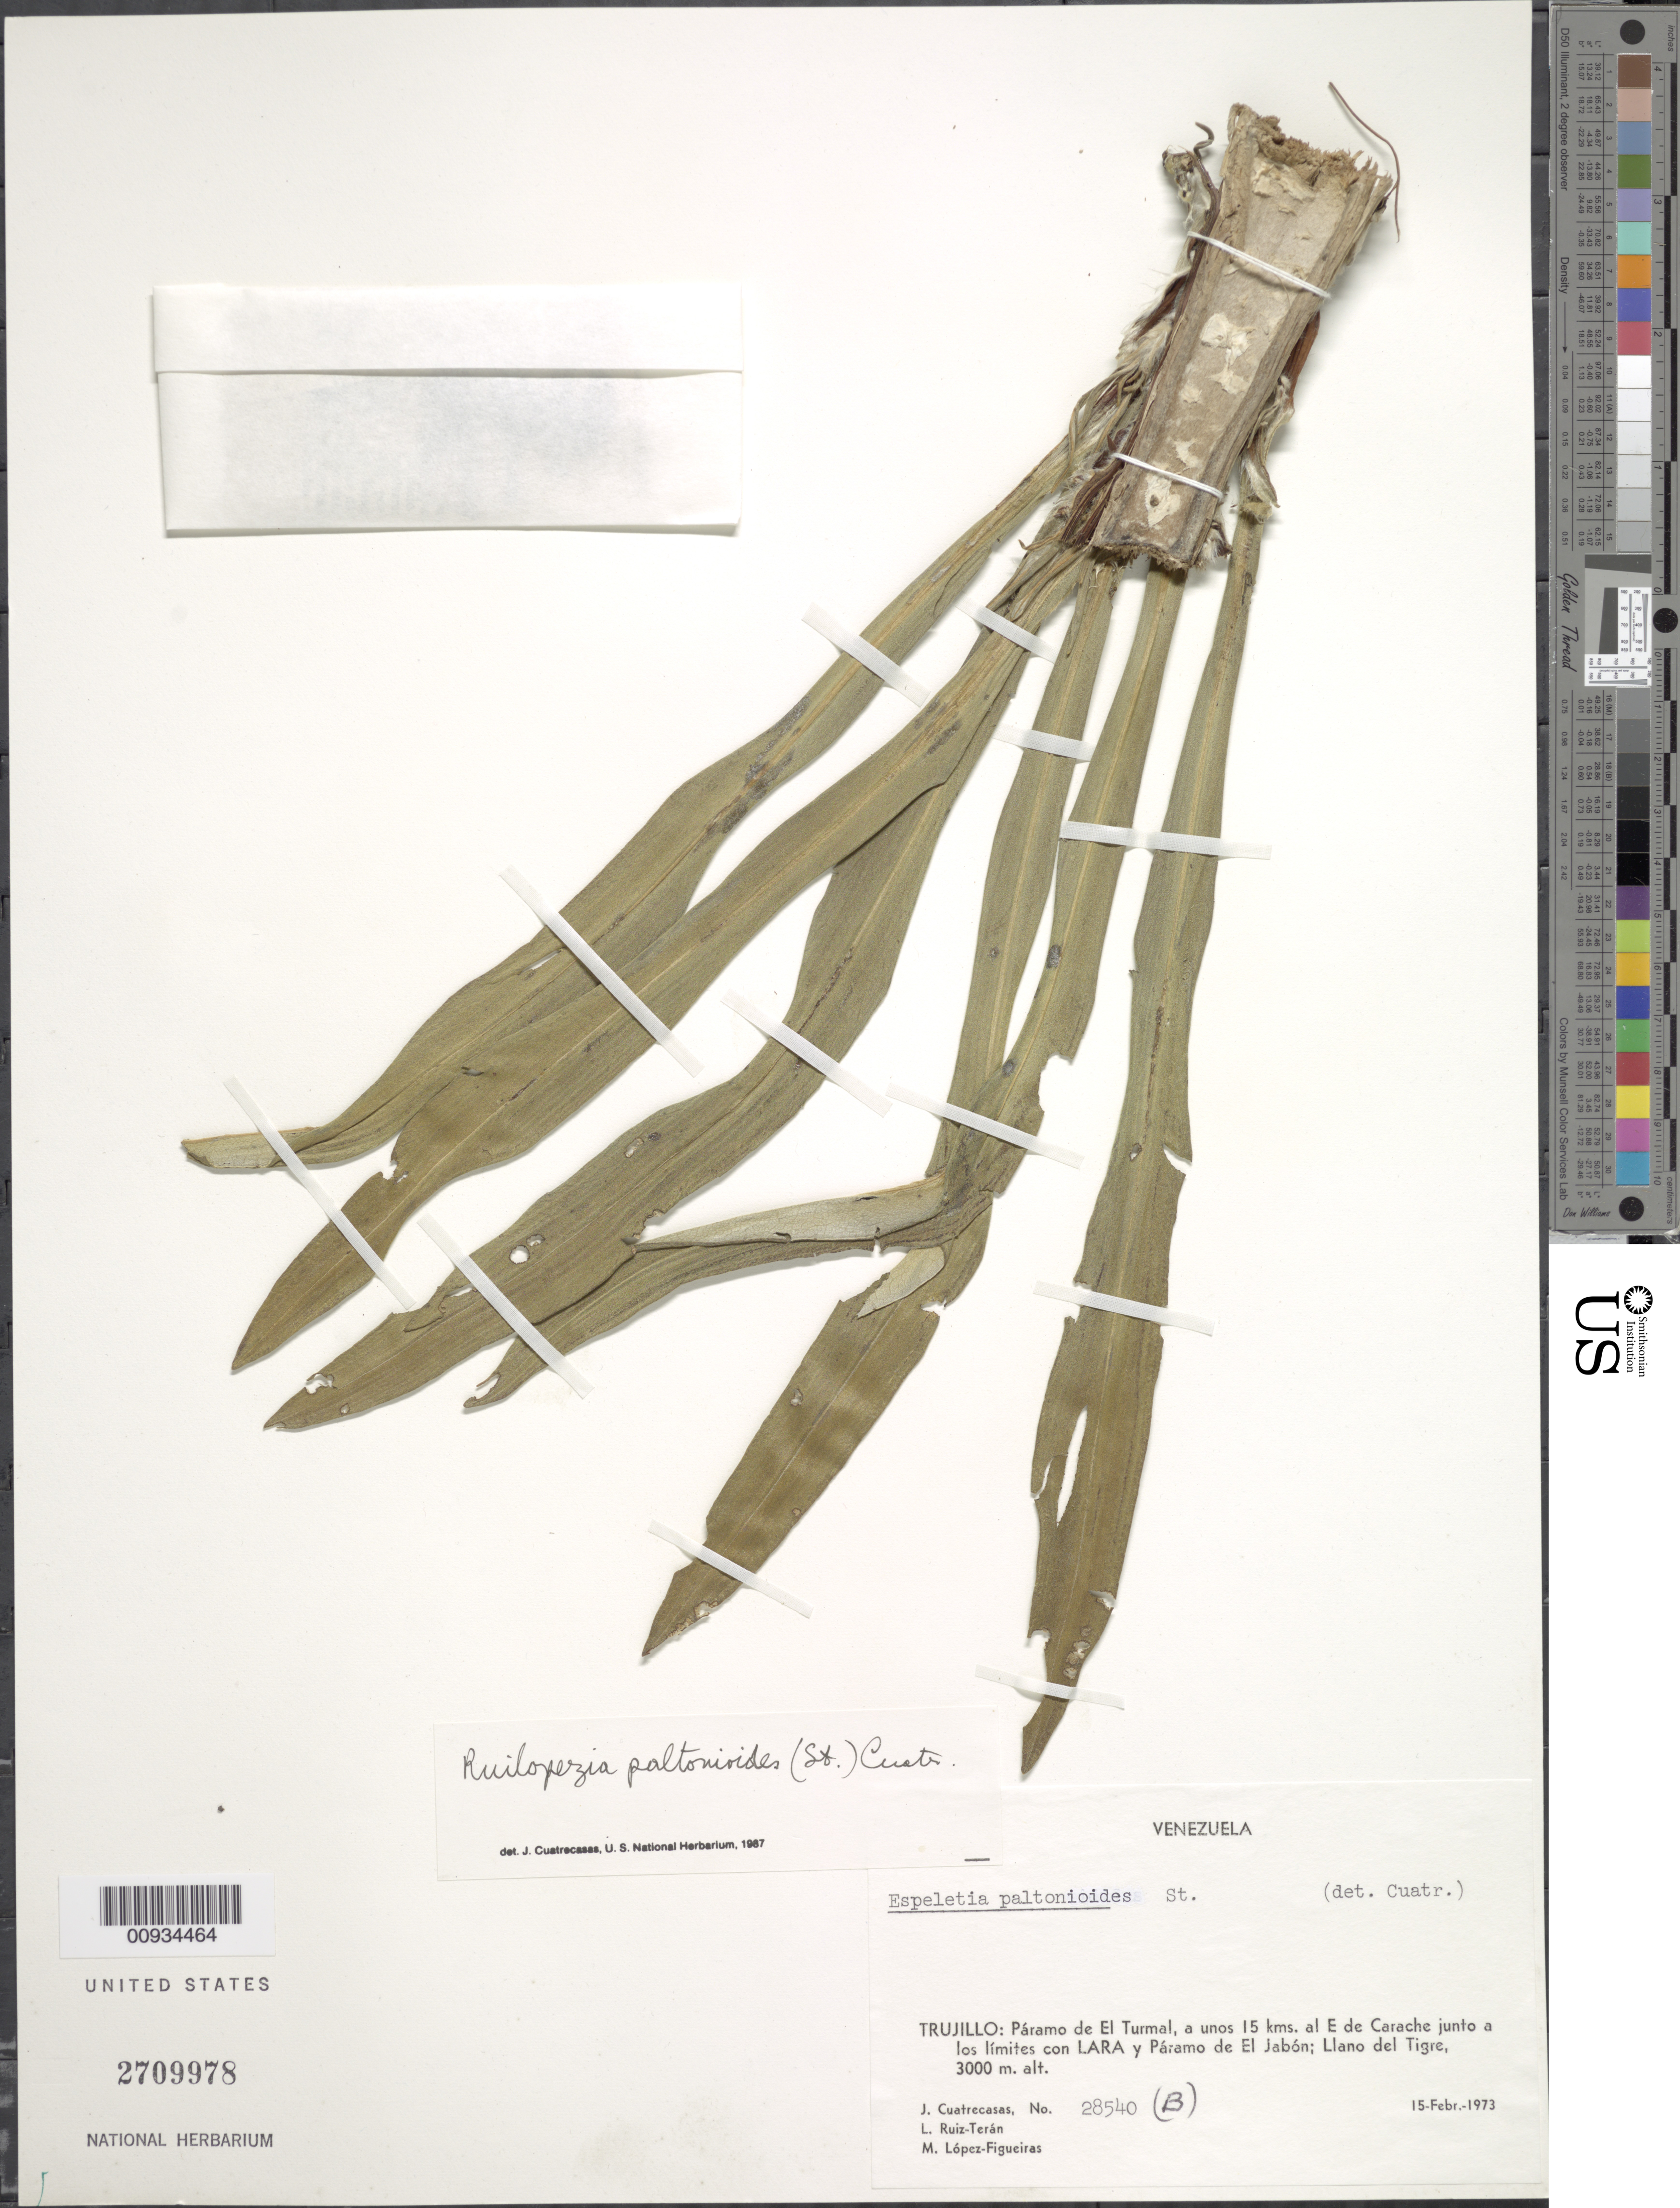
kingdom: Plantae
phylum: Tracheophyta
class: Magnoliopsida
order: Asterales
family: Asteraceae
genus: Ruilopezia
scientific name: Ruilopezia paltonioides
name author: (Standl.) Cuatrec.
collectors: J. Cuatrecasas, L. E. Ruíz-Terán & M. López Figueiras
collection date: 1973-02-15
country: Venezuela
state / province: Trujillo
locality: Páramo de El Turmal. A unos 15 kms. al E de Carache junto a los límites con Lara y Páramo de El Jabón; Llano del Tigre.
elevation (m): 3000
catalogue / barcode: US 2709978